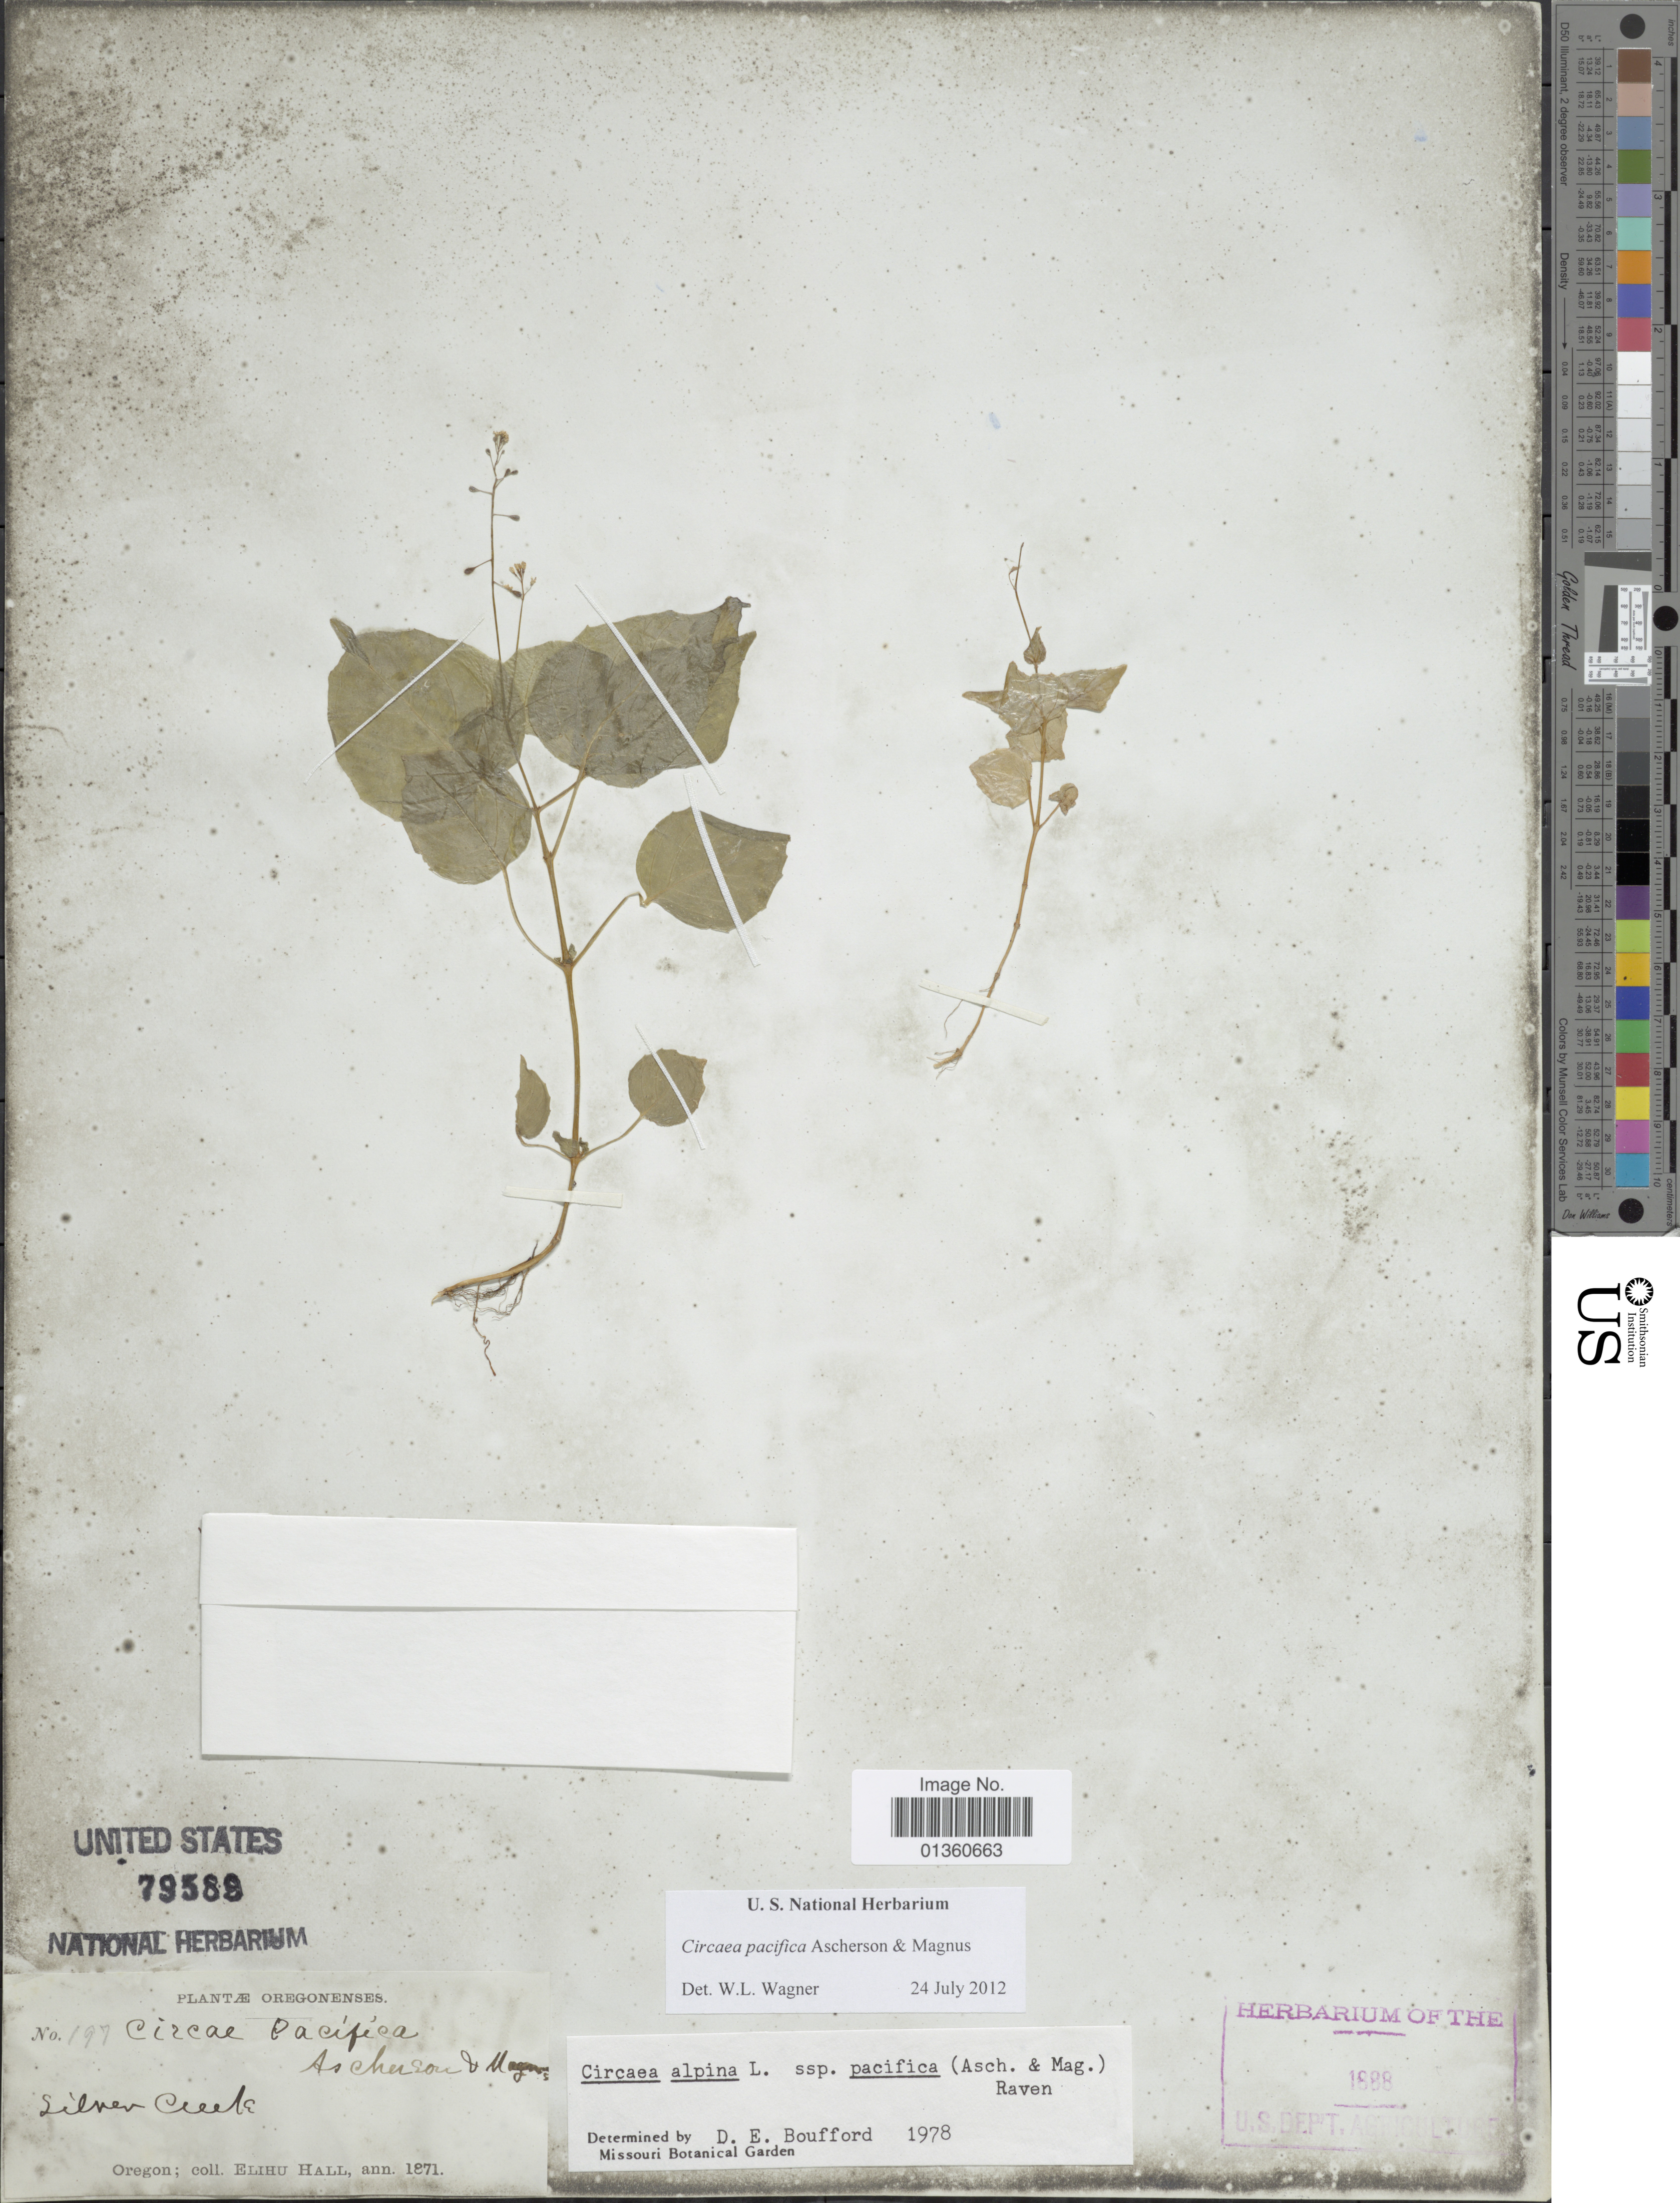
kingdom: Plantae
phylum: Tracheophyta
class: Magnoliopsida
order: Myrtales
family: Onagraceae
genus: Circaea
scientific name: Circaea pacifica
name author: Asch. & Magnus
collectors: E. Hall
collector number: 197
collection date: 1871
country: United States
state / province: Oregon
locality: Silver Creeks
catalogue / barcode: US 79589